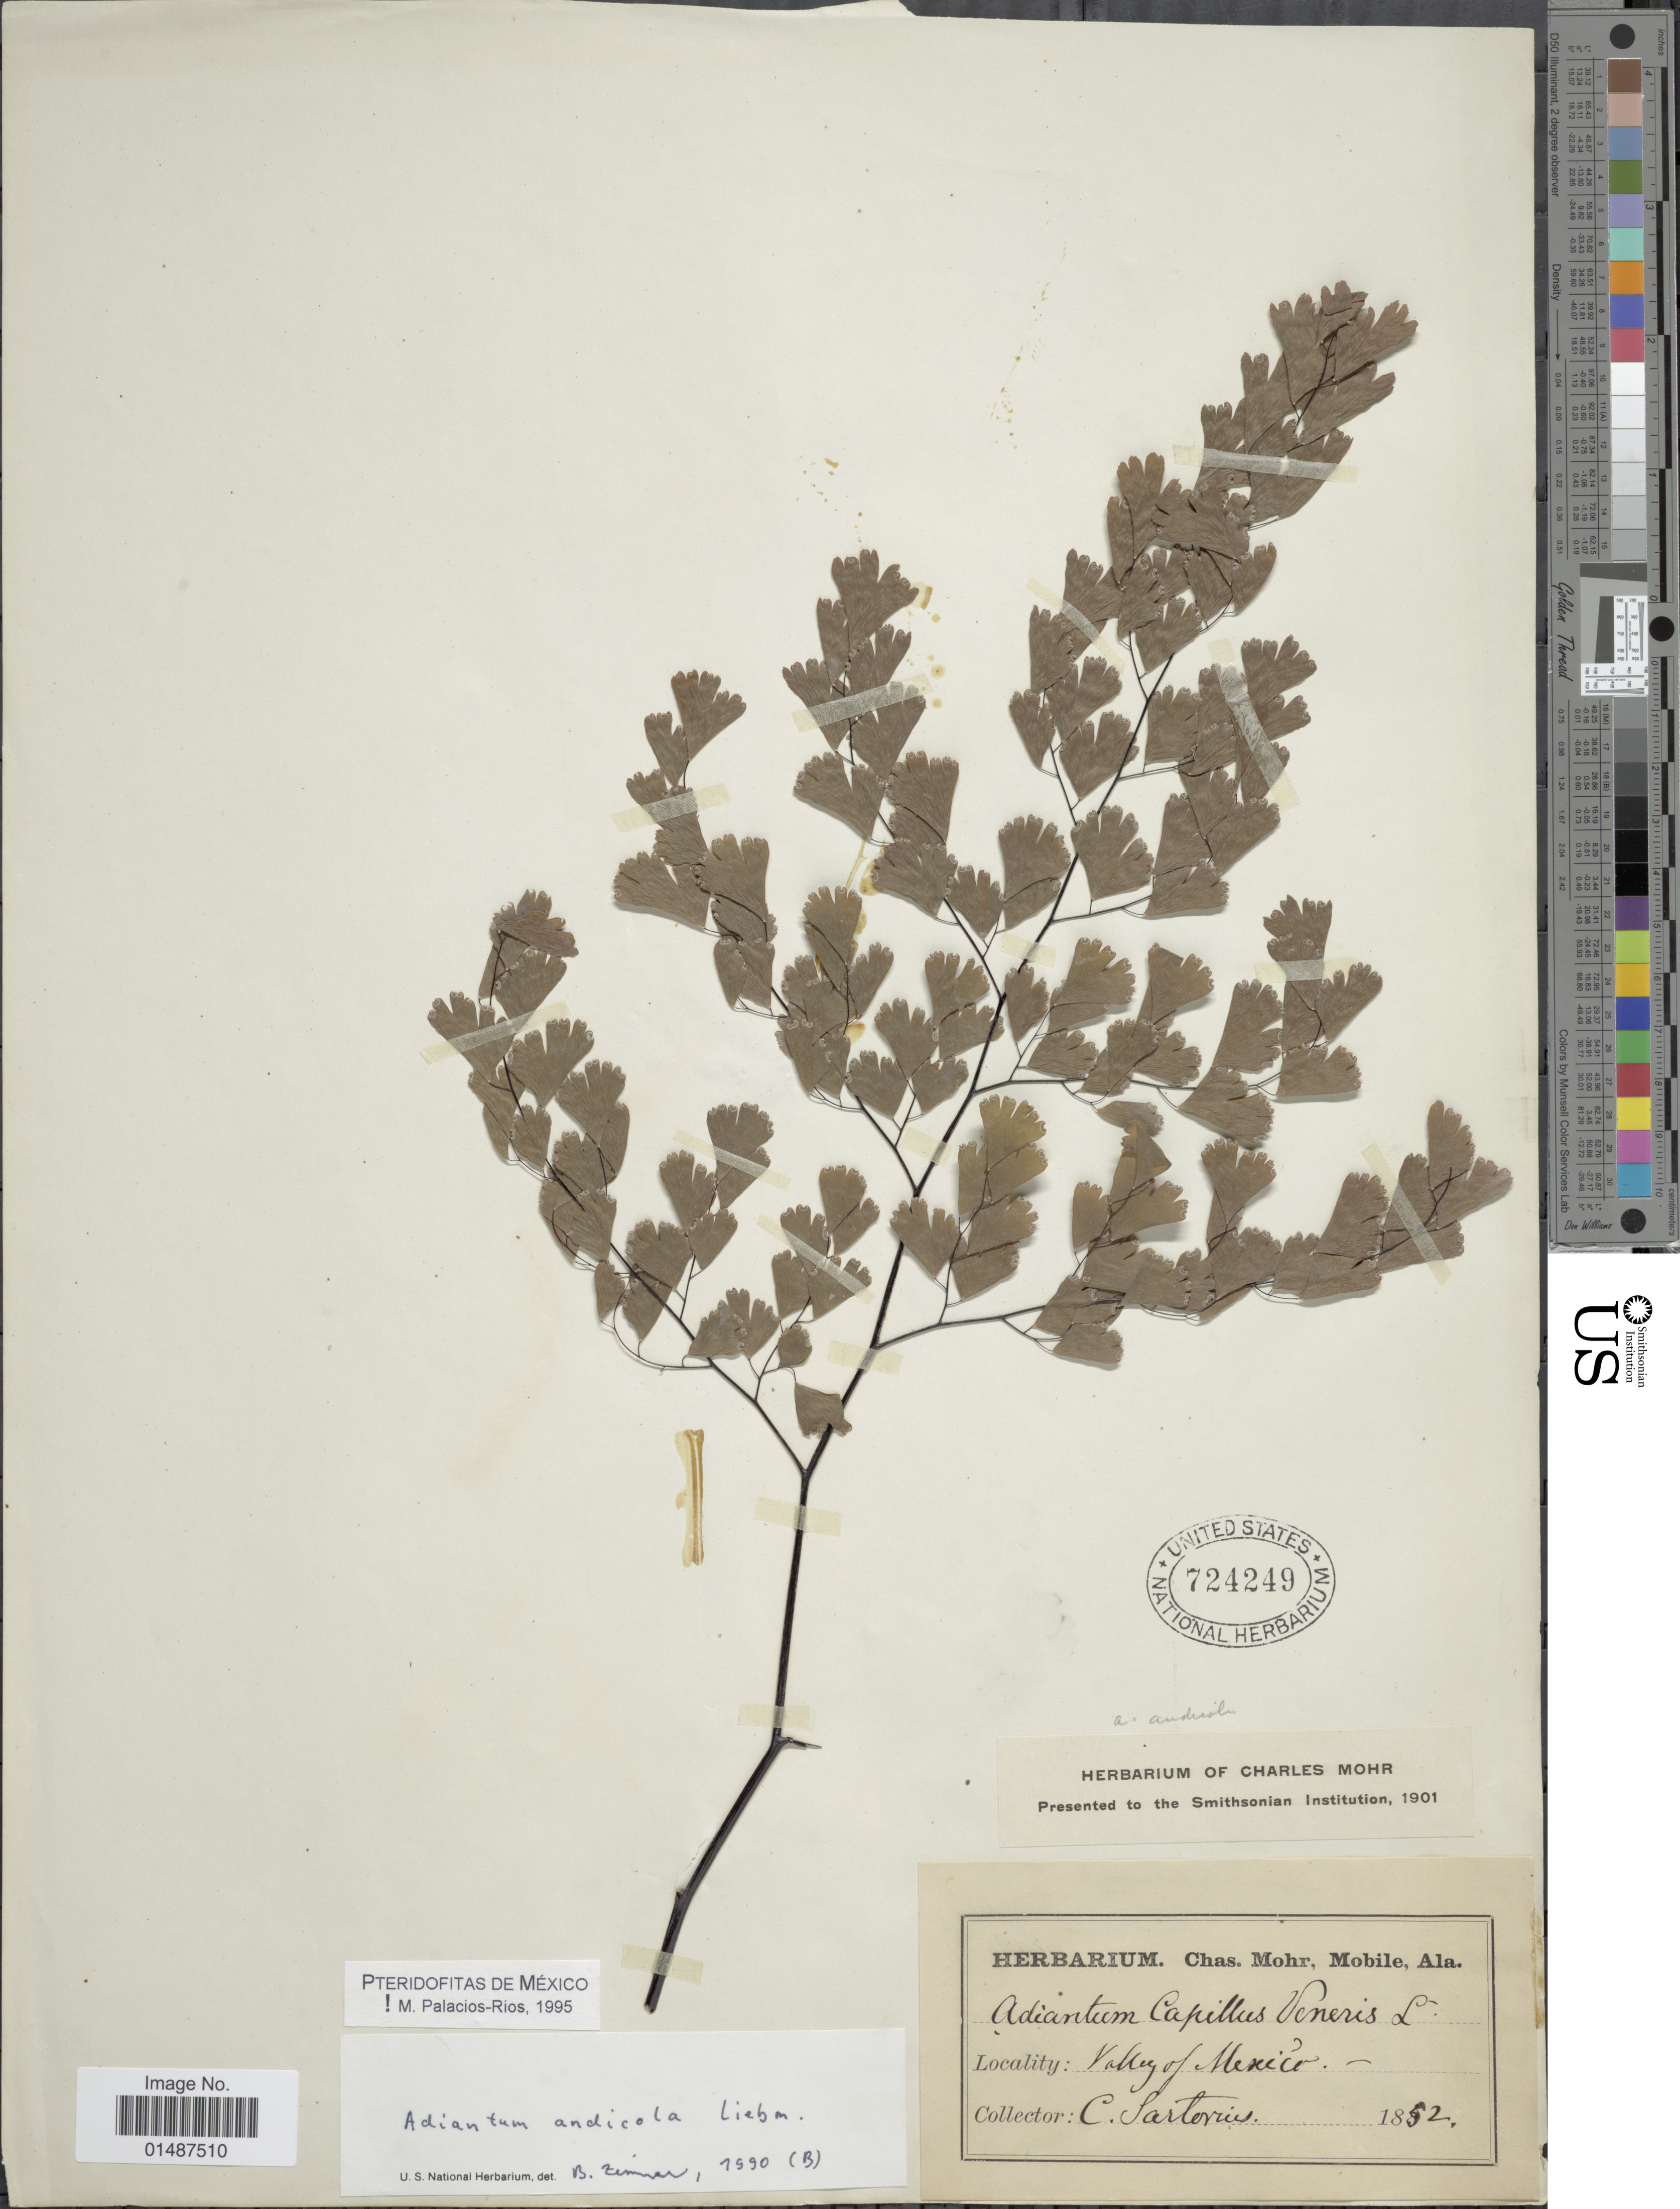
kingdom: Plantae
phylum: Tracheophyta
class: Polypodiopsida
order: Polypodiales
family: Pteridaceae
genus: Adiantum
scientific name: Adiantum andicola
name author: Liebm.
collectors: C. Sartorius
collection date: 1852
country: Mexico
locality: Valley of Mexico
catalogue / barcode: US 724249